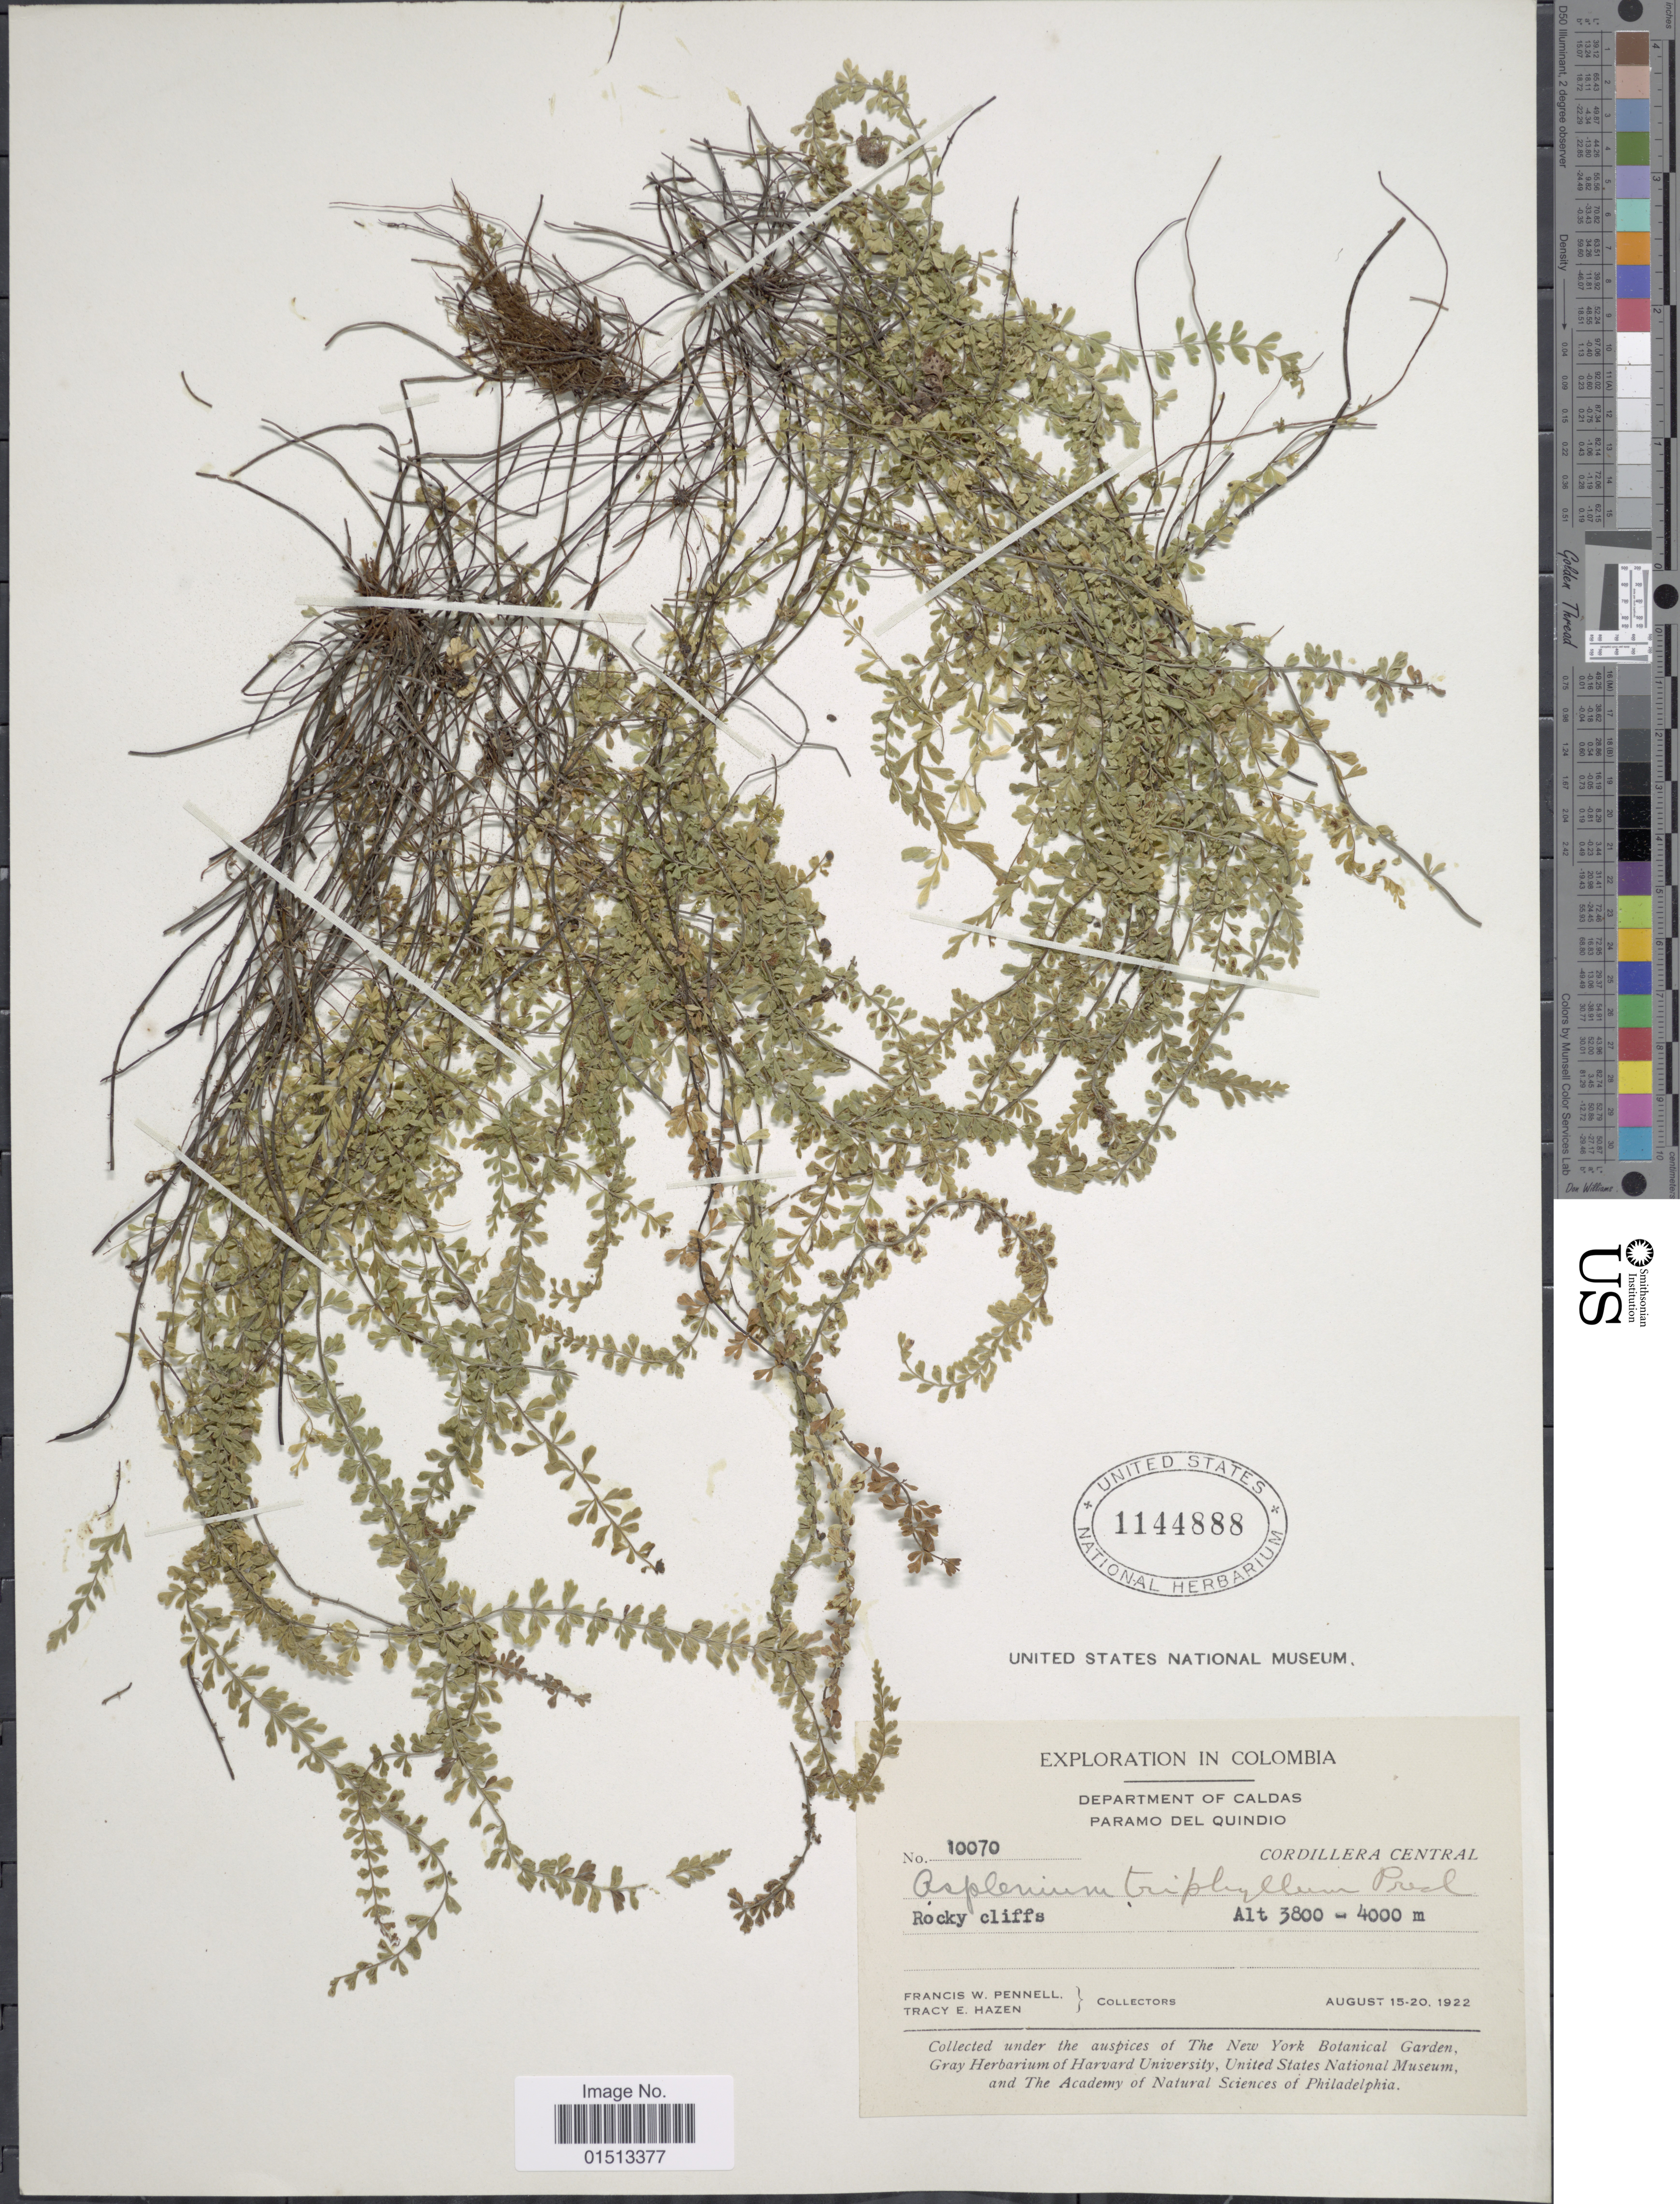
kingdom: Plantae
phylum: Tracheophyta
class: Polypodiopsida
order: Polypodiales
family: Aspleniaceae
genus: Asplenium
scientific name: Asplenium triphyllum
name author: C. Presl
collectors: F. W. Pennell & T. E. Hazen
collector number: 10070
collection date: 1922-08-15/1922-08-20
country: Colombia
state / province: Quindío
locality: Department of Caldas, Cordillera Central.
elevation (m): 3800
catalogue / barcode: US 1144888